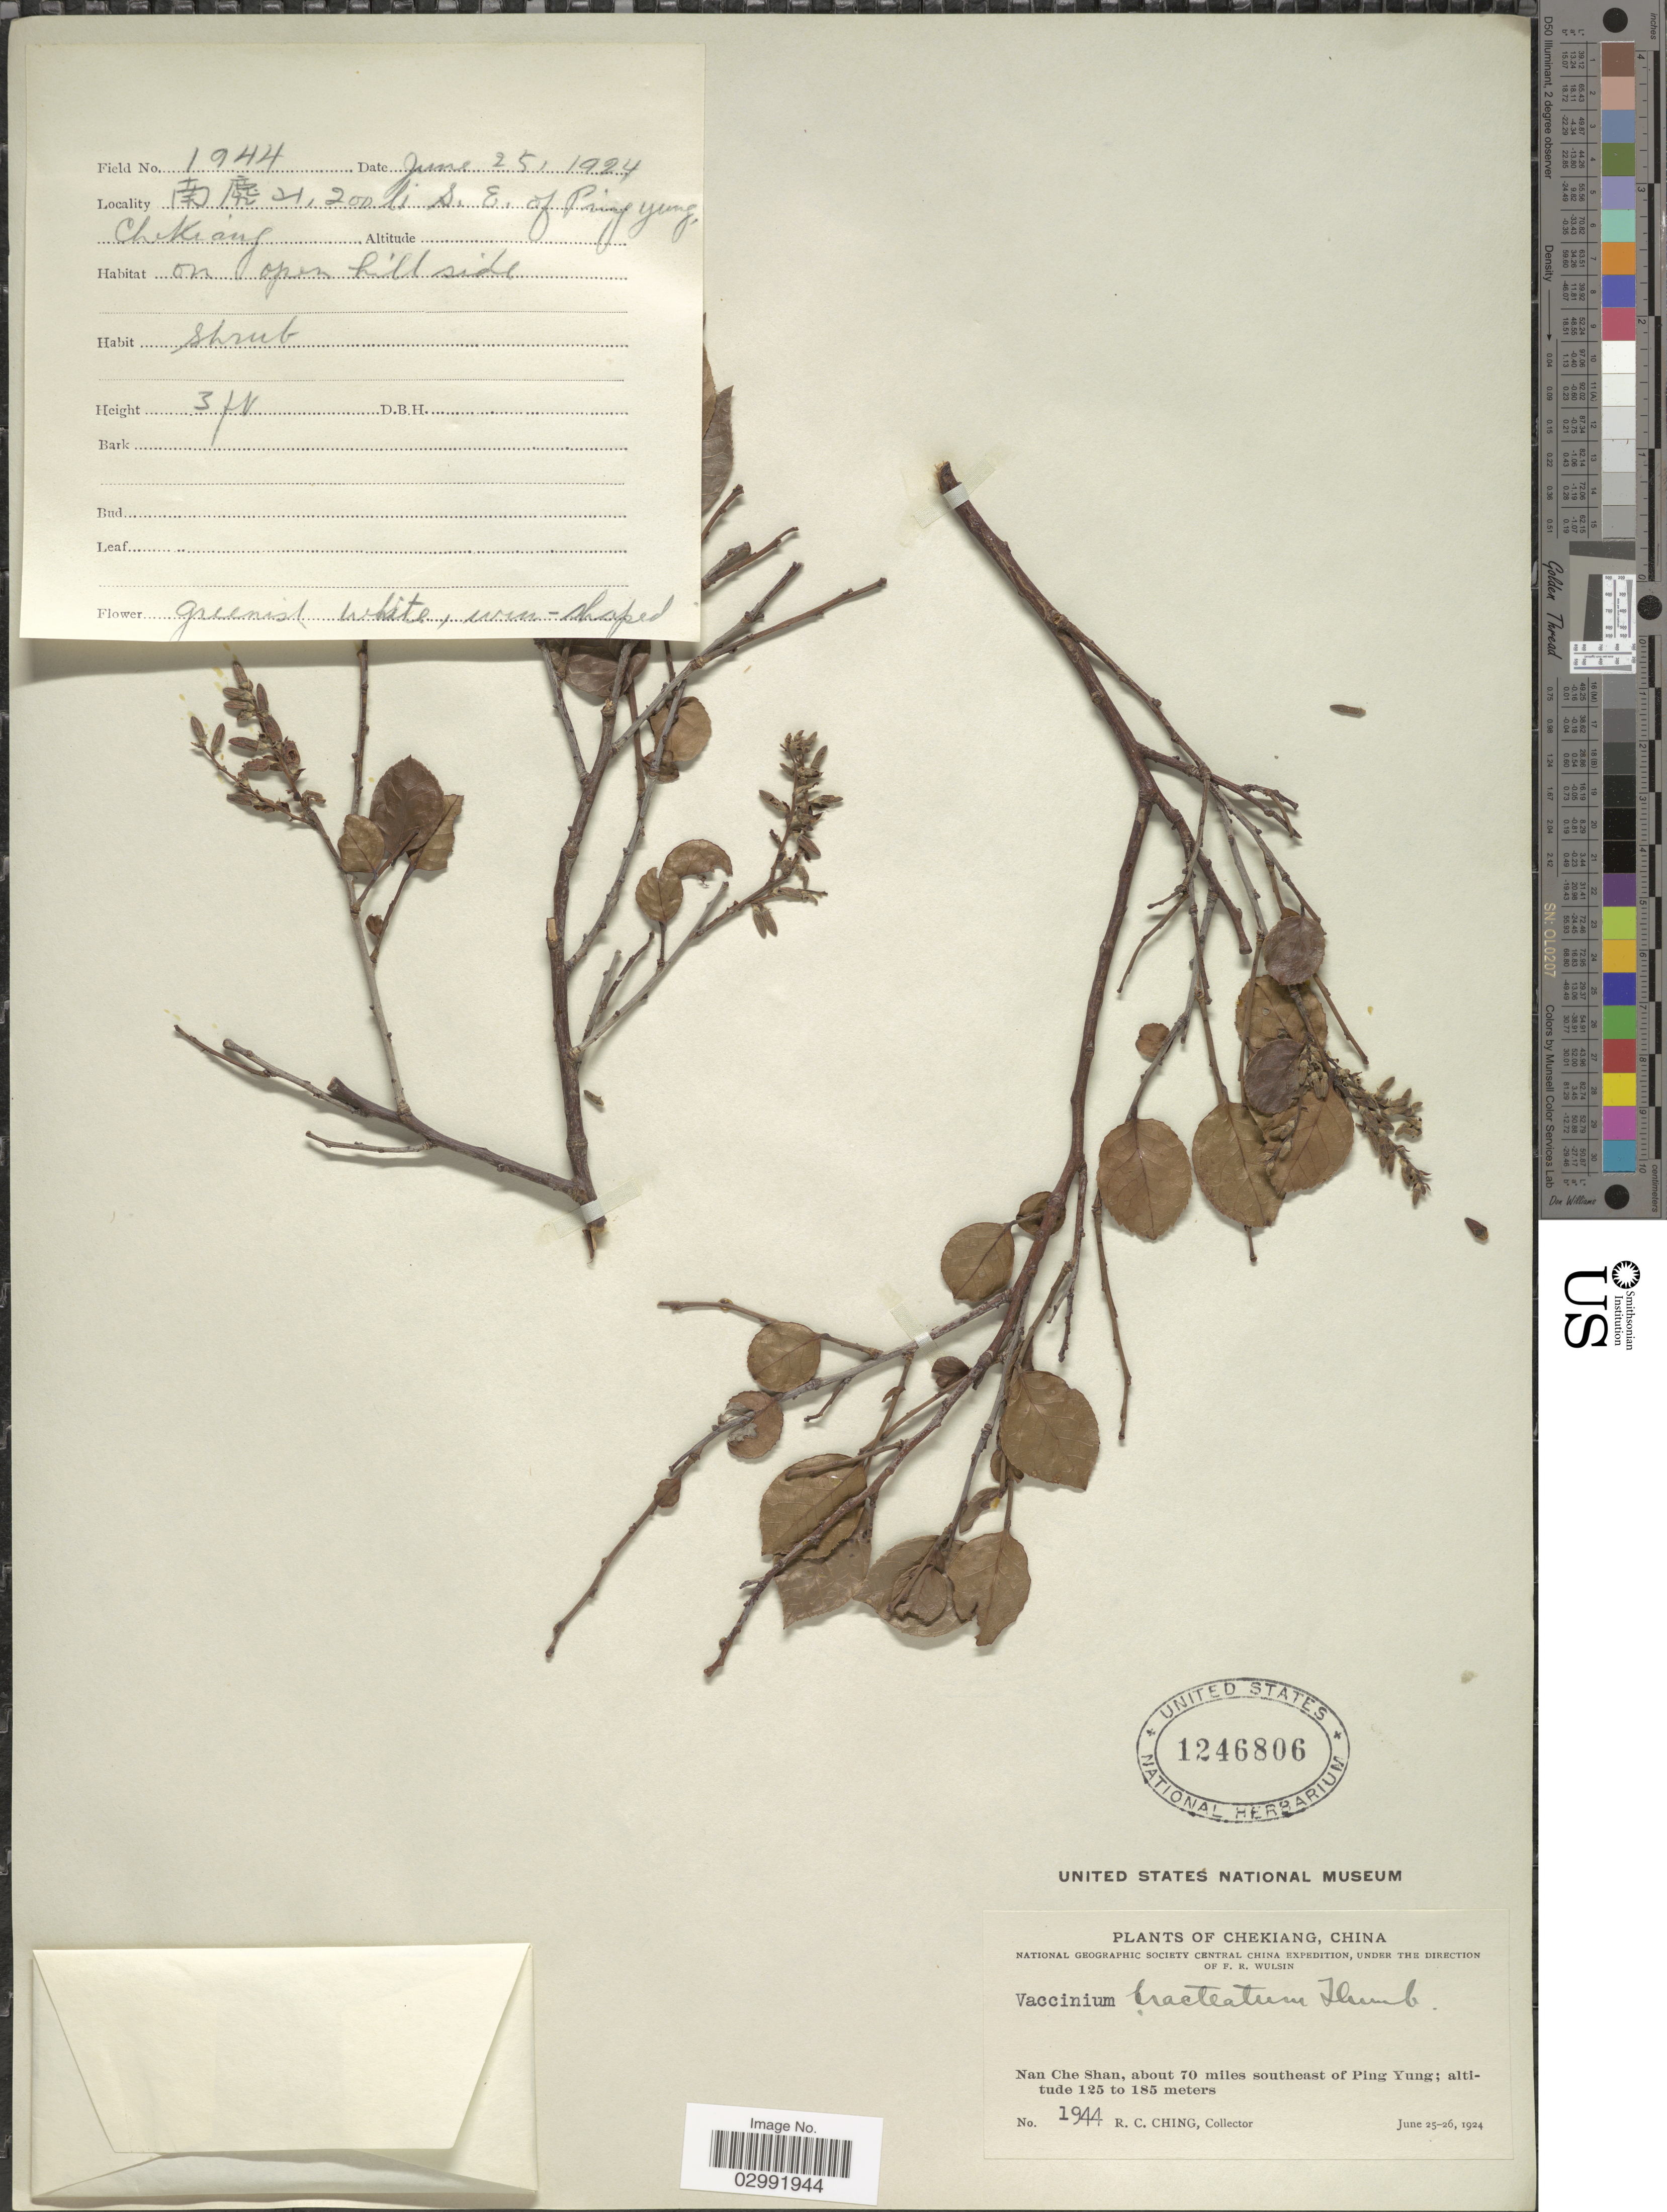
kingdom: Plantae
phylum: Tracheophyta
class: Magnoliopsida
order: Ericales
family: Ericaceae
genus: Vaccinium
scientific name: Vaccinium bracteatum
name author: Thunb.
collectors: R. C. Ching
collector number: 1944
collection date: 1924-06-25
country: China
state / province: Zhejiang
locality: Chekiang. Nan Che Shan, about 70 miles southeast of Ping Yung.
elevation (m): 125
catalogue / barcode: US 1246806